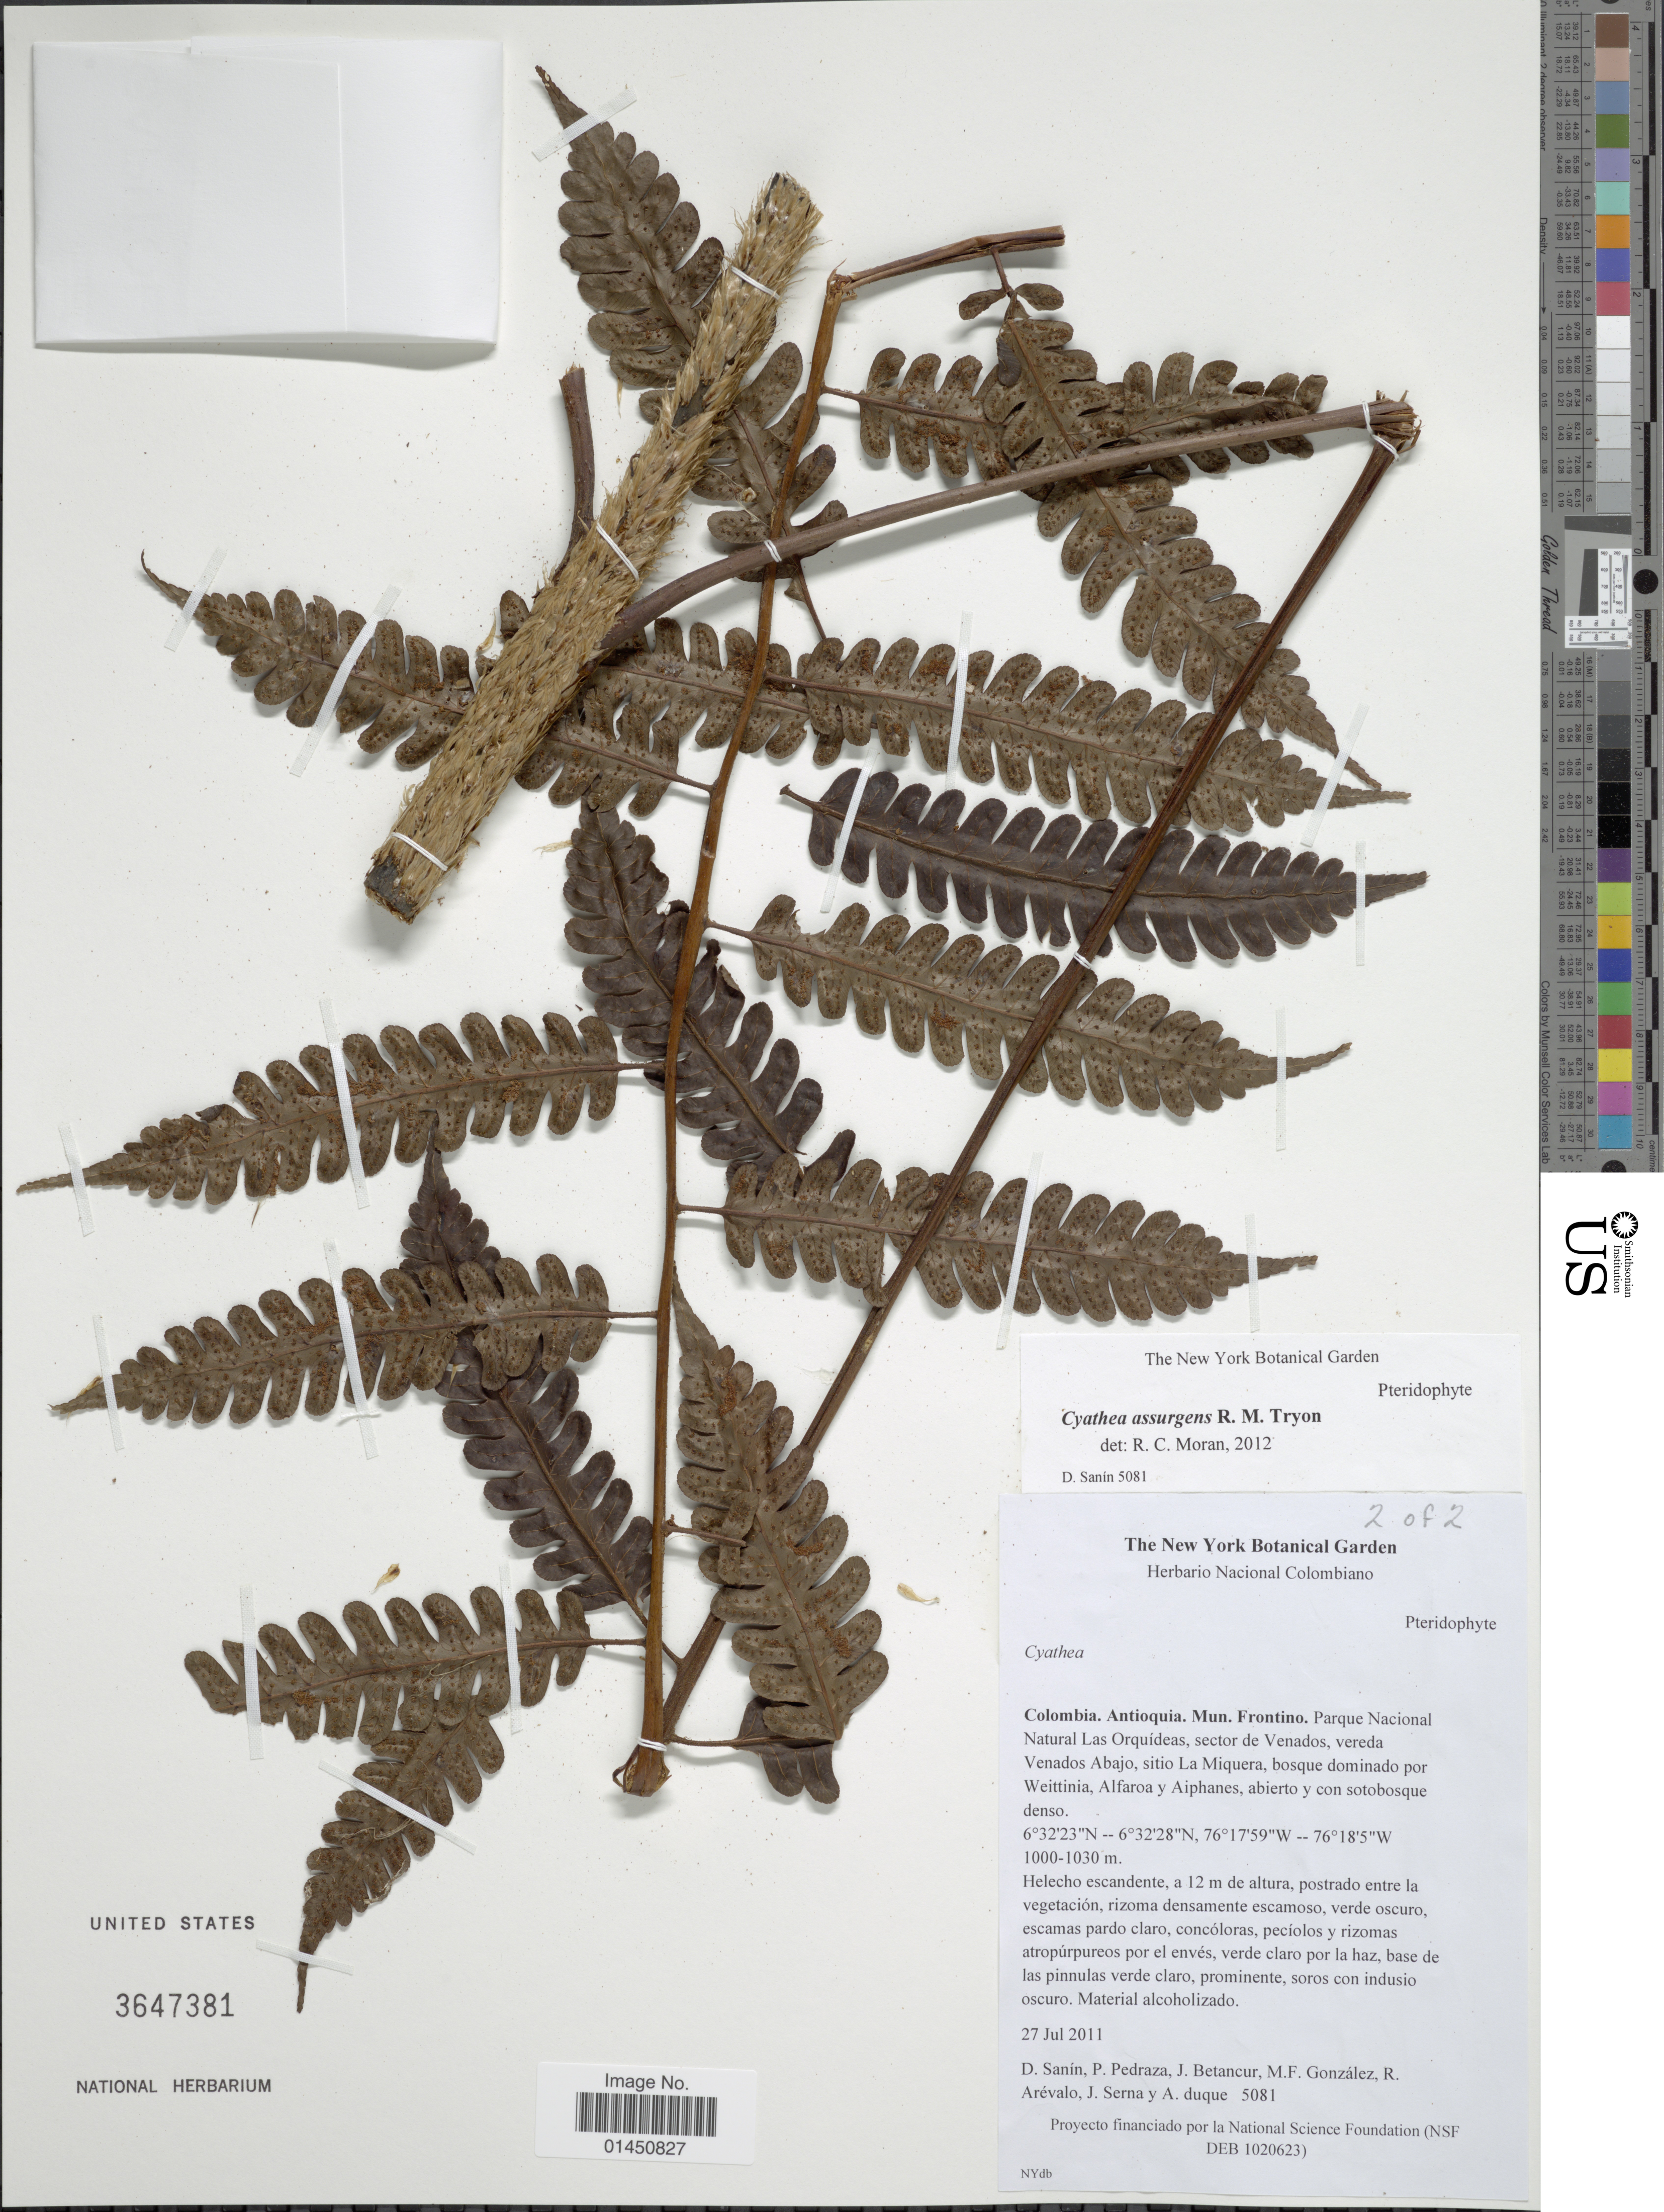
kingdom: Plantae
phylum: Tracheophyta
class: Polypodiopsida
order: Cyatheales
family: Cyatheaceae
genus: Cyathea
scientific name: Cyathea assurgens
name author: R.M. Tryon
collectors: D. Sanin, P. Pedraza, J. Betancur, M. Gonzalez & et al.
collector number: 5081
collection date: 2011-07-27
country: Colombia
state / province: Antioquia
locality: Mun. Frontino, Parque Nacional Natural Las Orquideas, sector de Venados, vereda Venados Abajo, sitio La Miquera.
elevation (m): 1000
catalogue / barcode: US 3647381